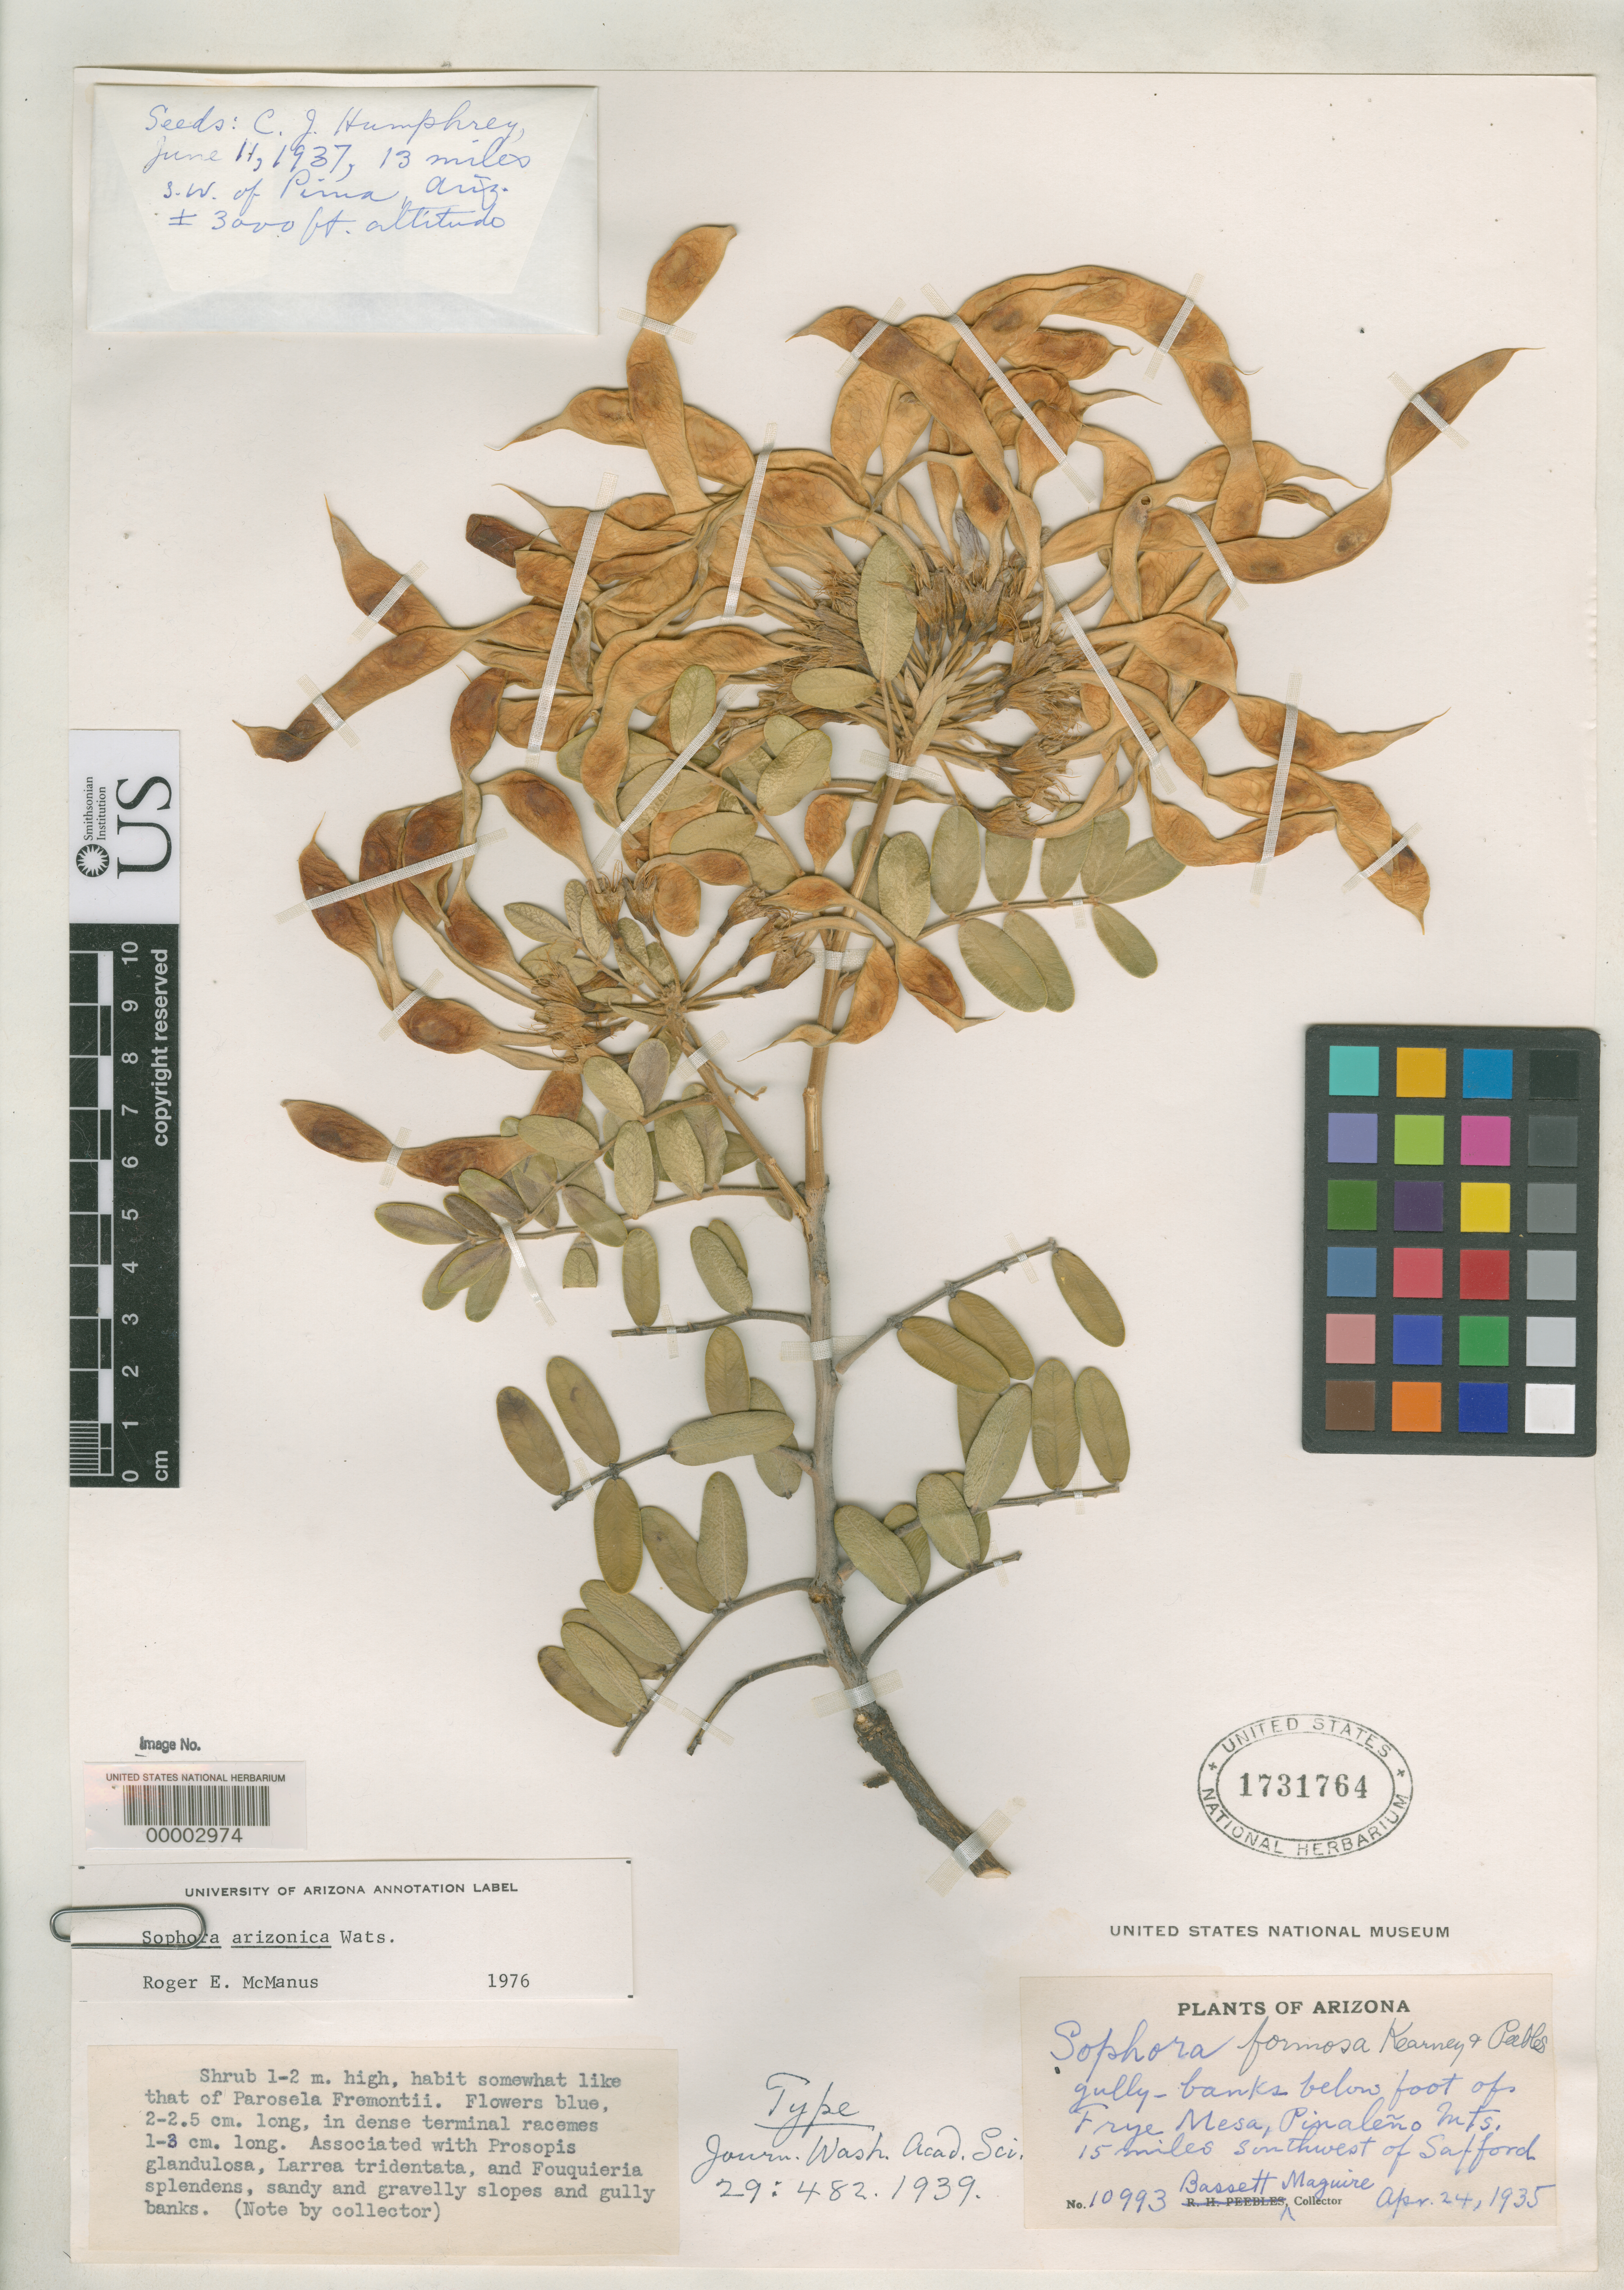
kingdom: Plantae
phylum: Tracheophyta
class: Magnoliopsida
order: Fabales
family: Fabaceae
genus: Sophora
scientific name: Sophora formosa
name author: Kearney & Peebles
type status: Holotype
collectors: B. Maguire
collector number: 10993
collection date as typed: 24 Apr 1935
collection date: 1935-04-24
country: United States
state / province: Arizona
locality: Frye Mesa, Pinaleno Mts. 15 miles SW of Safford.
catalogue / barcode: US 1731764